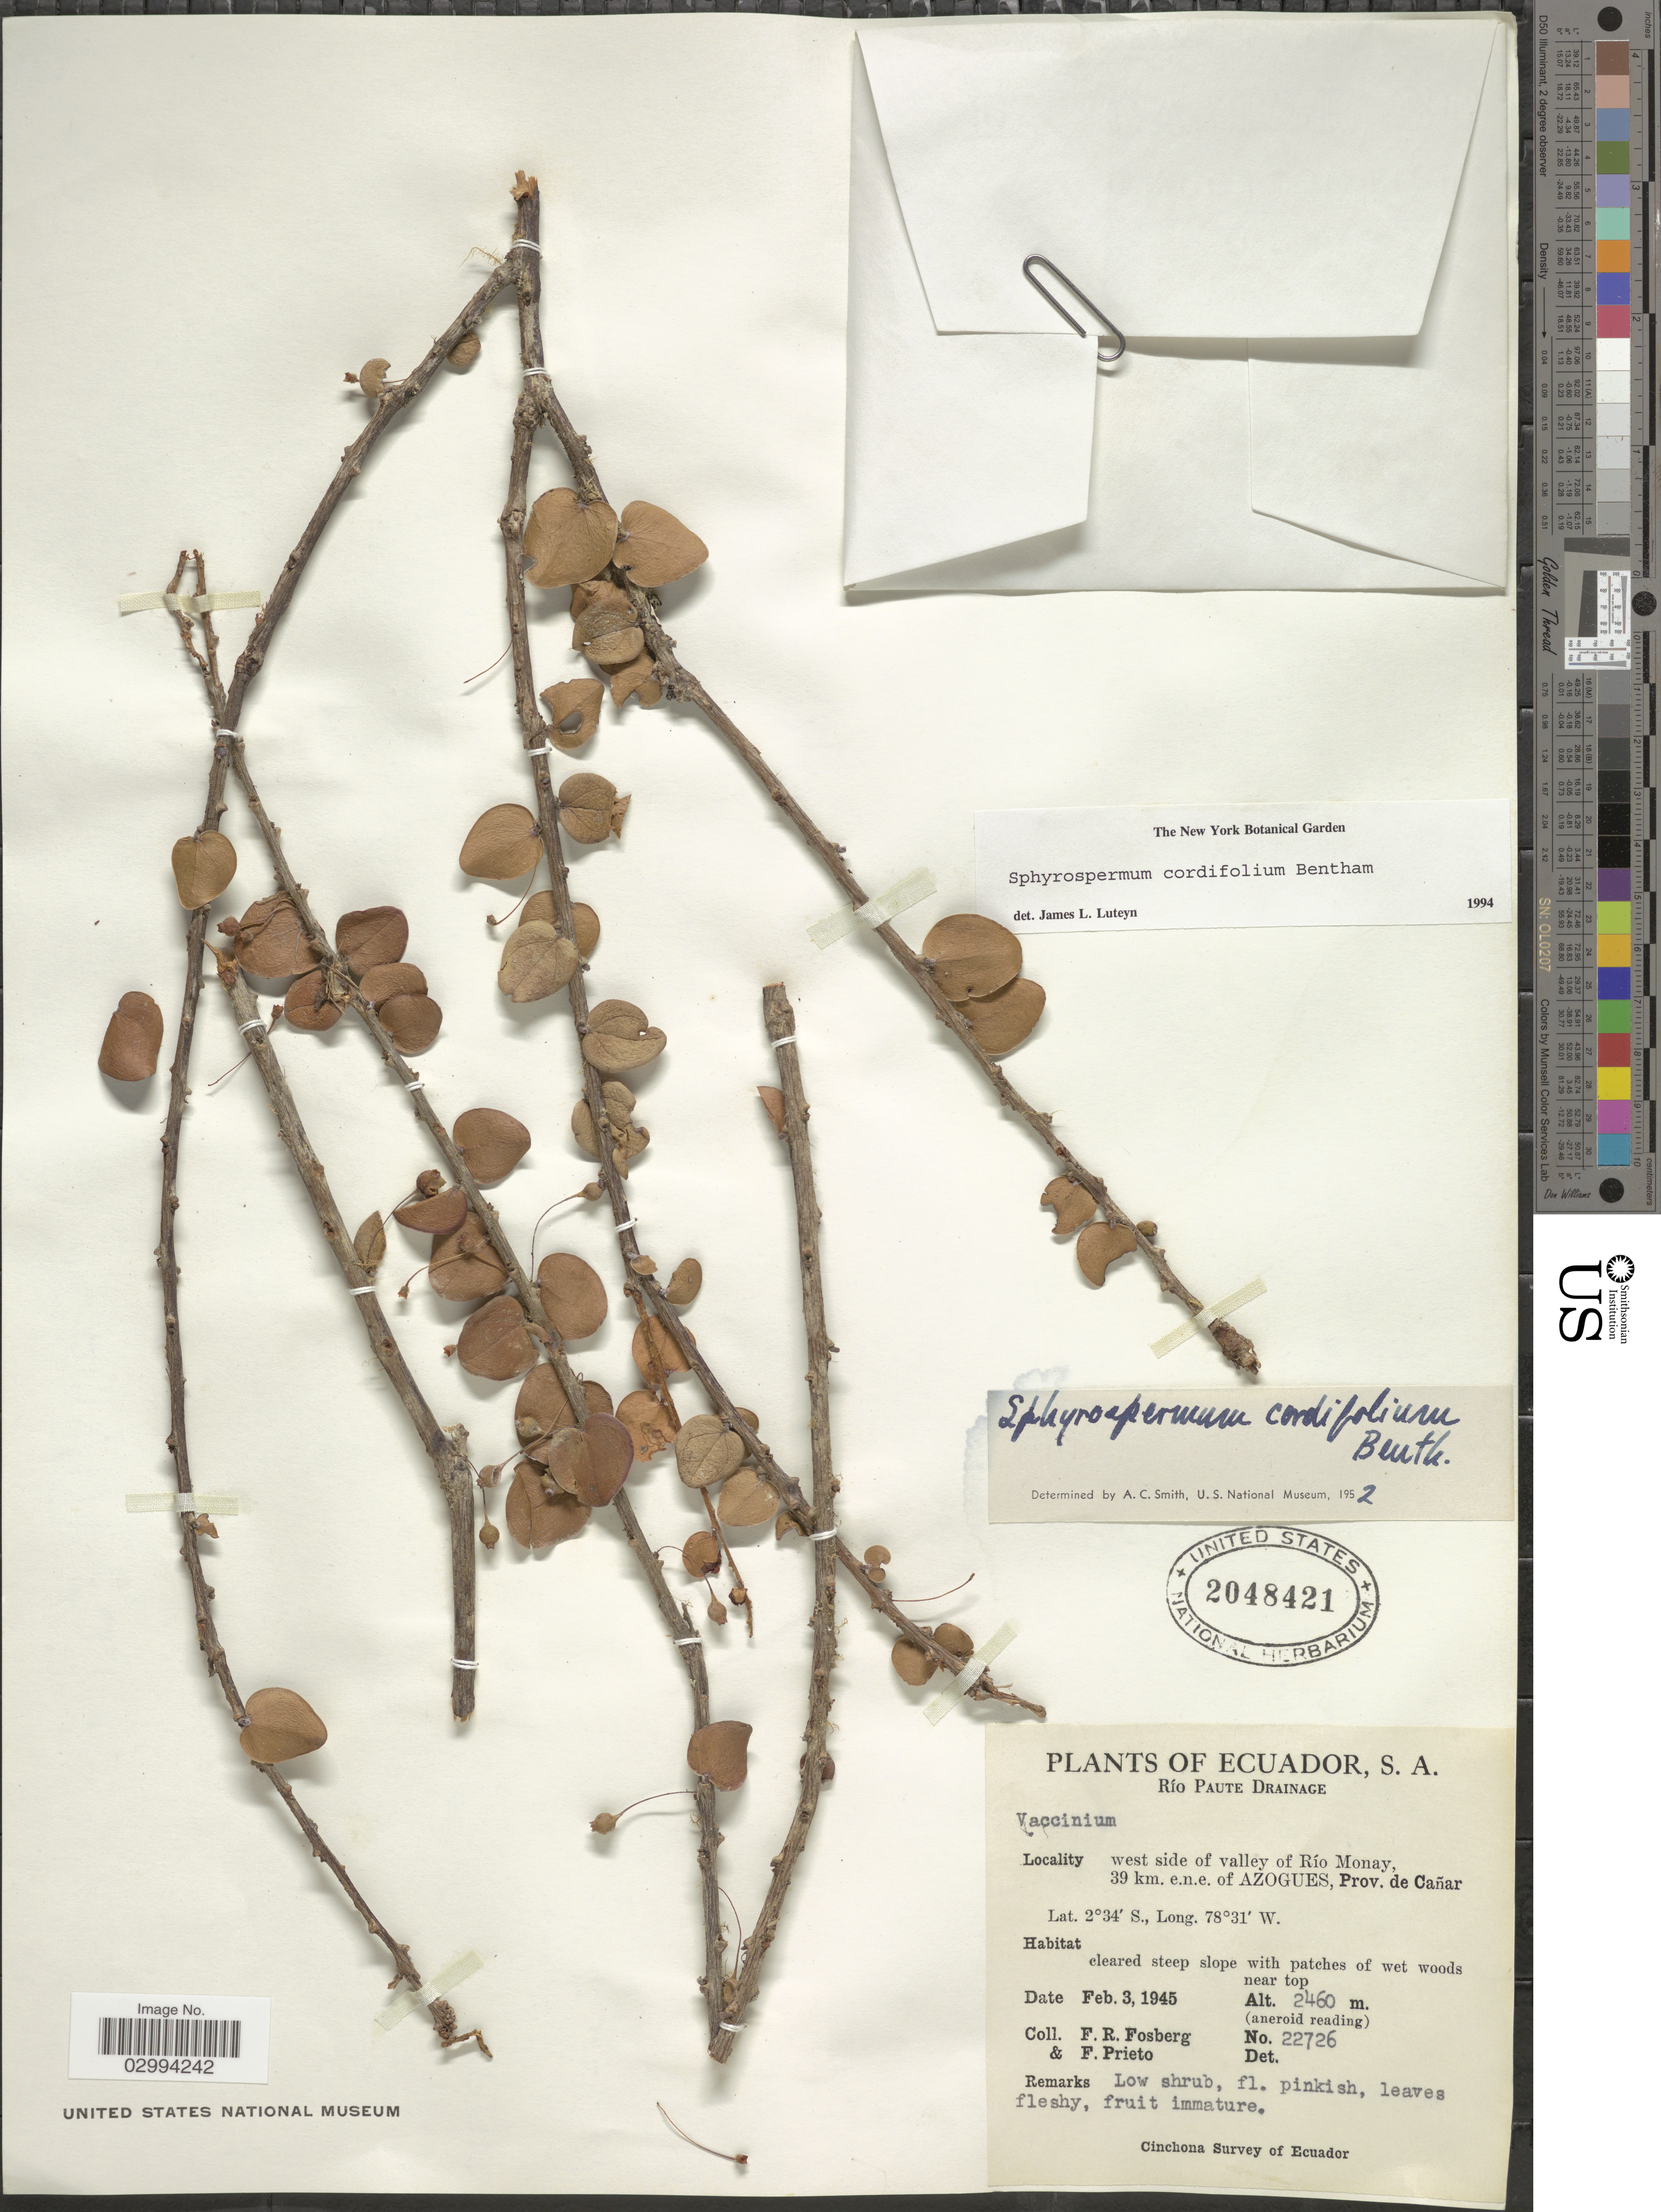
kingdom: Plantae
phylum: Tracheophyta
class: Magnoliopsida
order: Ericales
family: Ericaceae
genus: Sphyrospermum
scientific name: Sphyrospermum cordifolium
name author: Benth.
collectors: F. R. Fosberg & F. Prieto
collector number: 22726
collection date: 1945-02-03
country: Ecuador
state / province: Cañar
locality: Río Paute Drainage, west side of valley of Río Monay, 39 km. e.n.e. of Azogues.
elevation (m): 2460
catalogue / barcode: US 2048421